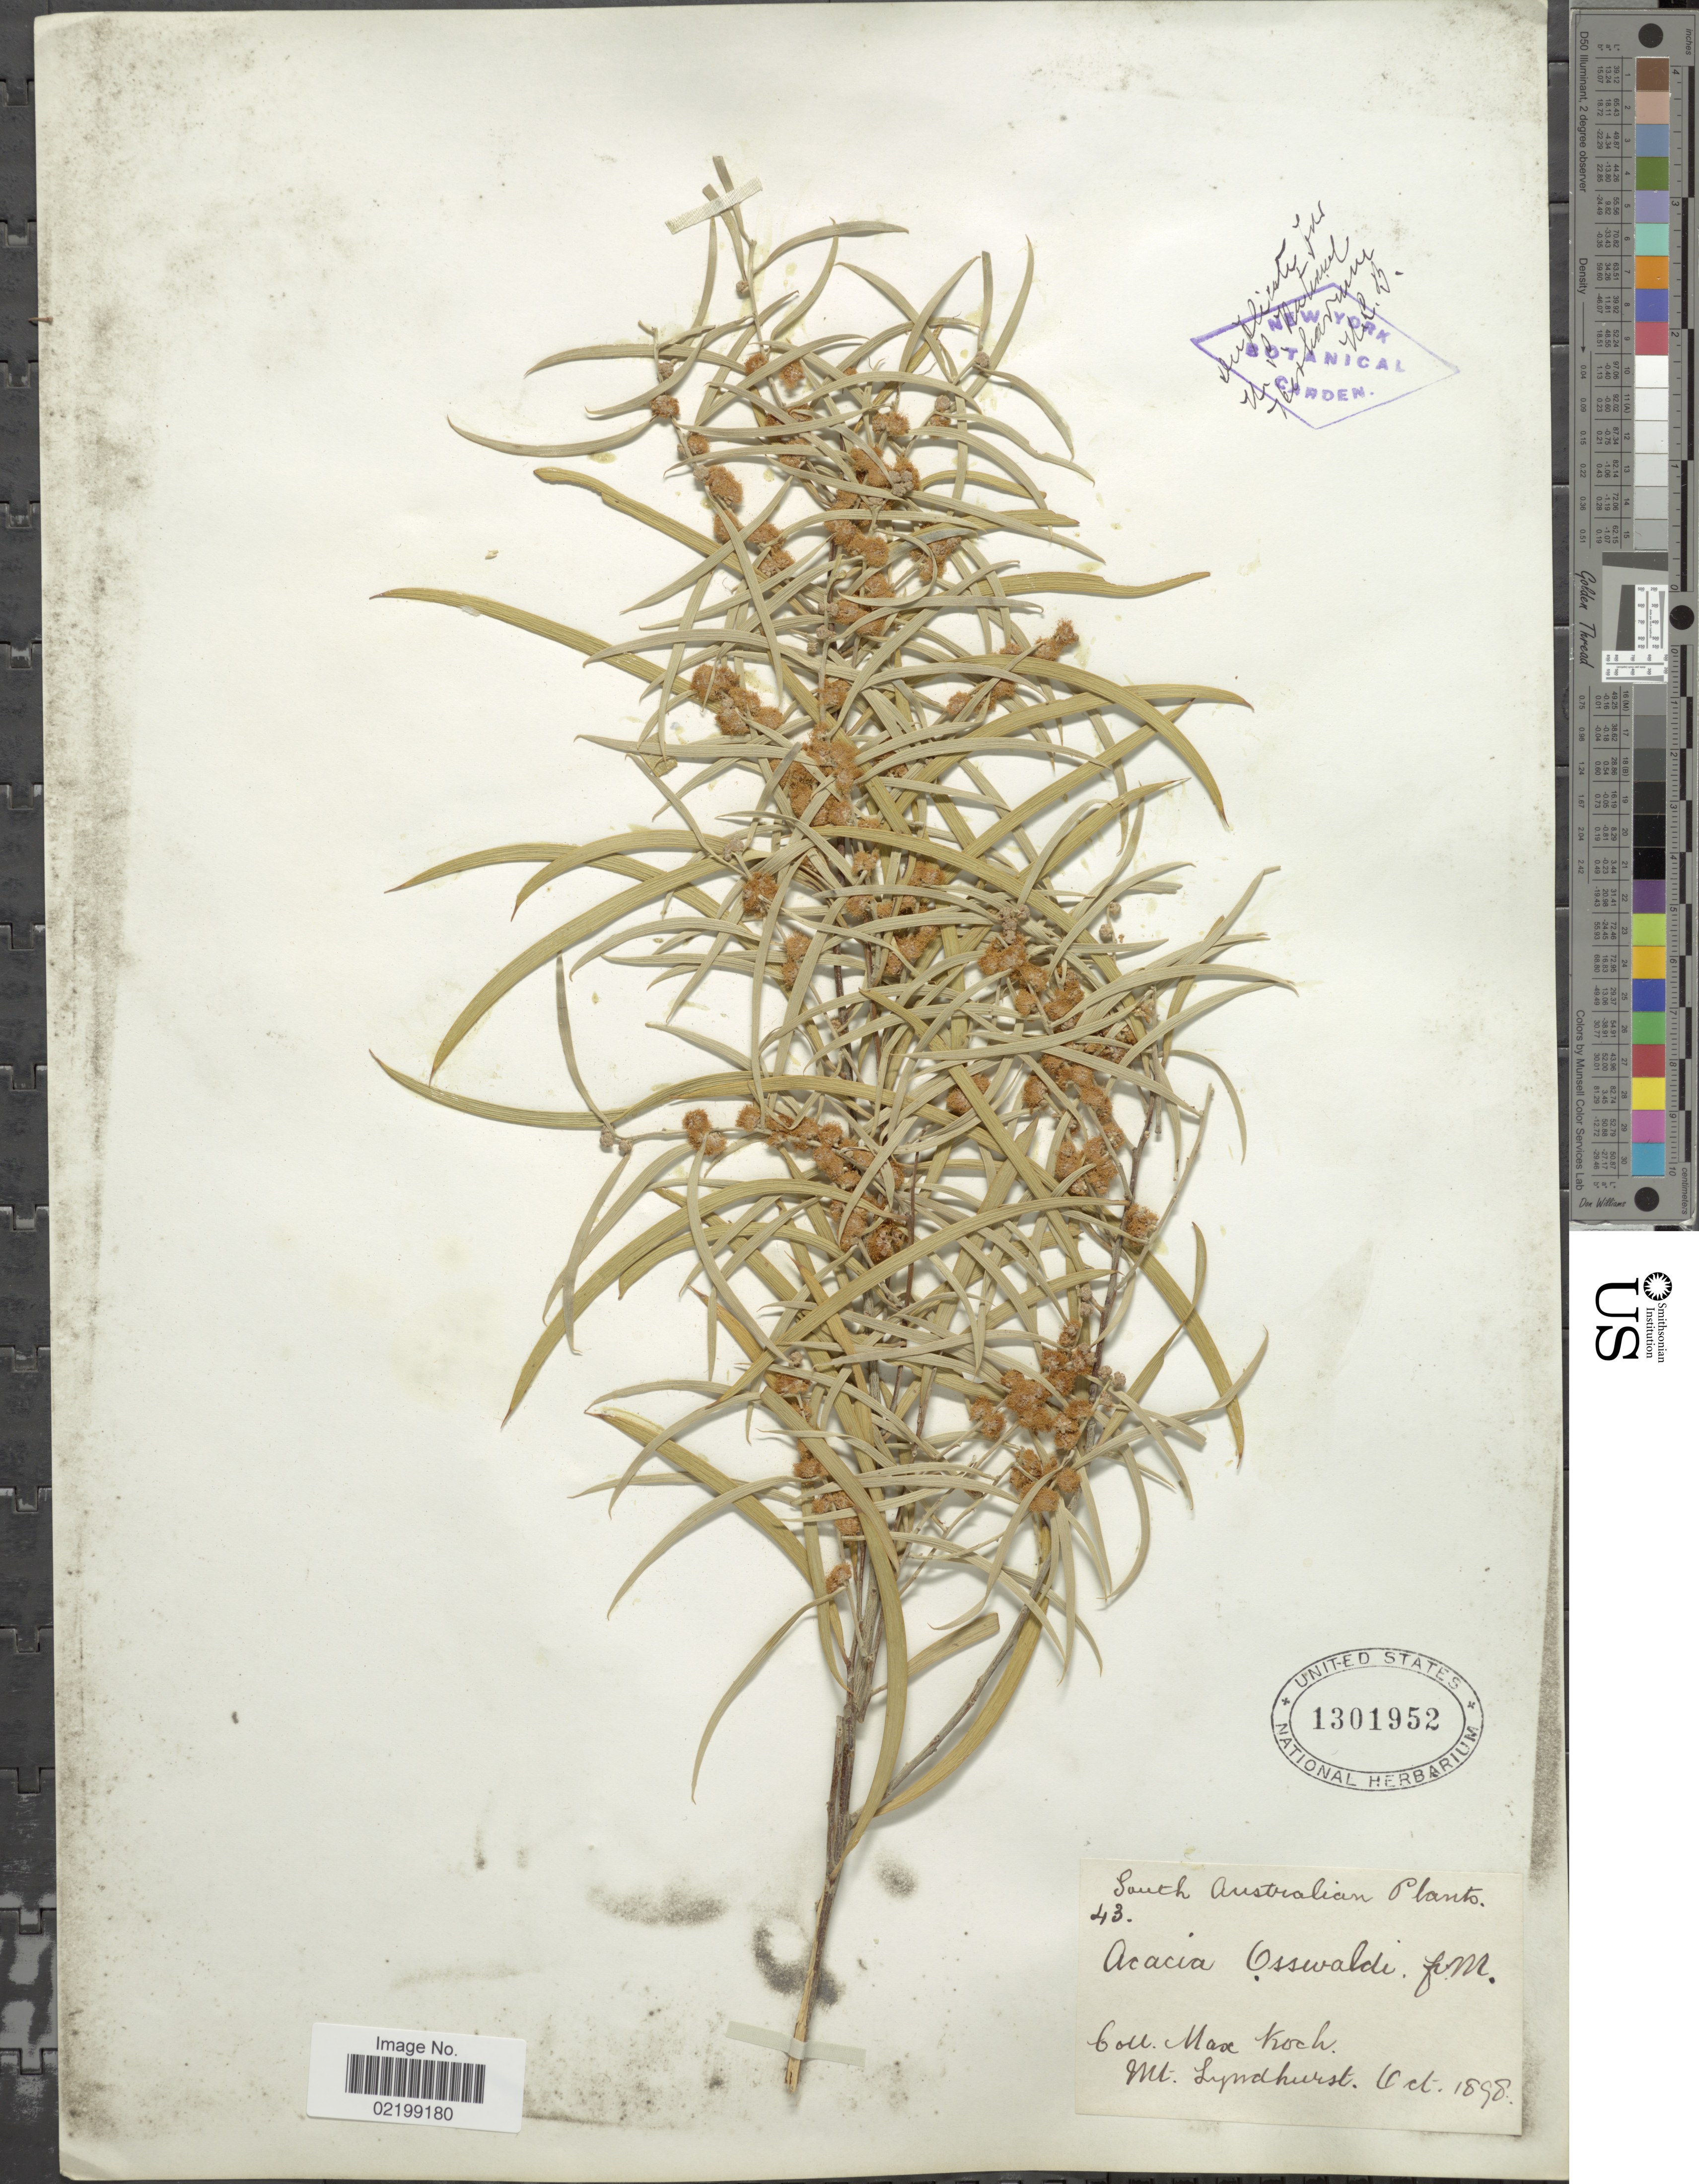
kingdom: Plantae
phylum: Tracheophyta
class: Magnoliopsida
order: Fabales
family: Fabaceae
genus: Acacia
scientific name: Acacia oswaldii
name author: F. Muell.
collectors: M. Koch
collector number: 43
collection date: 1898-10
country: Australia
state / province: South Australia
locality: Mt. Lyndhurst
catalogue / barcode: US 1301952